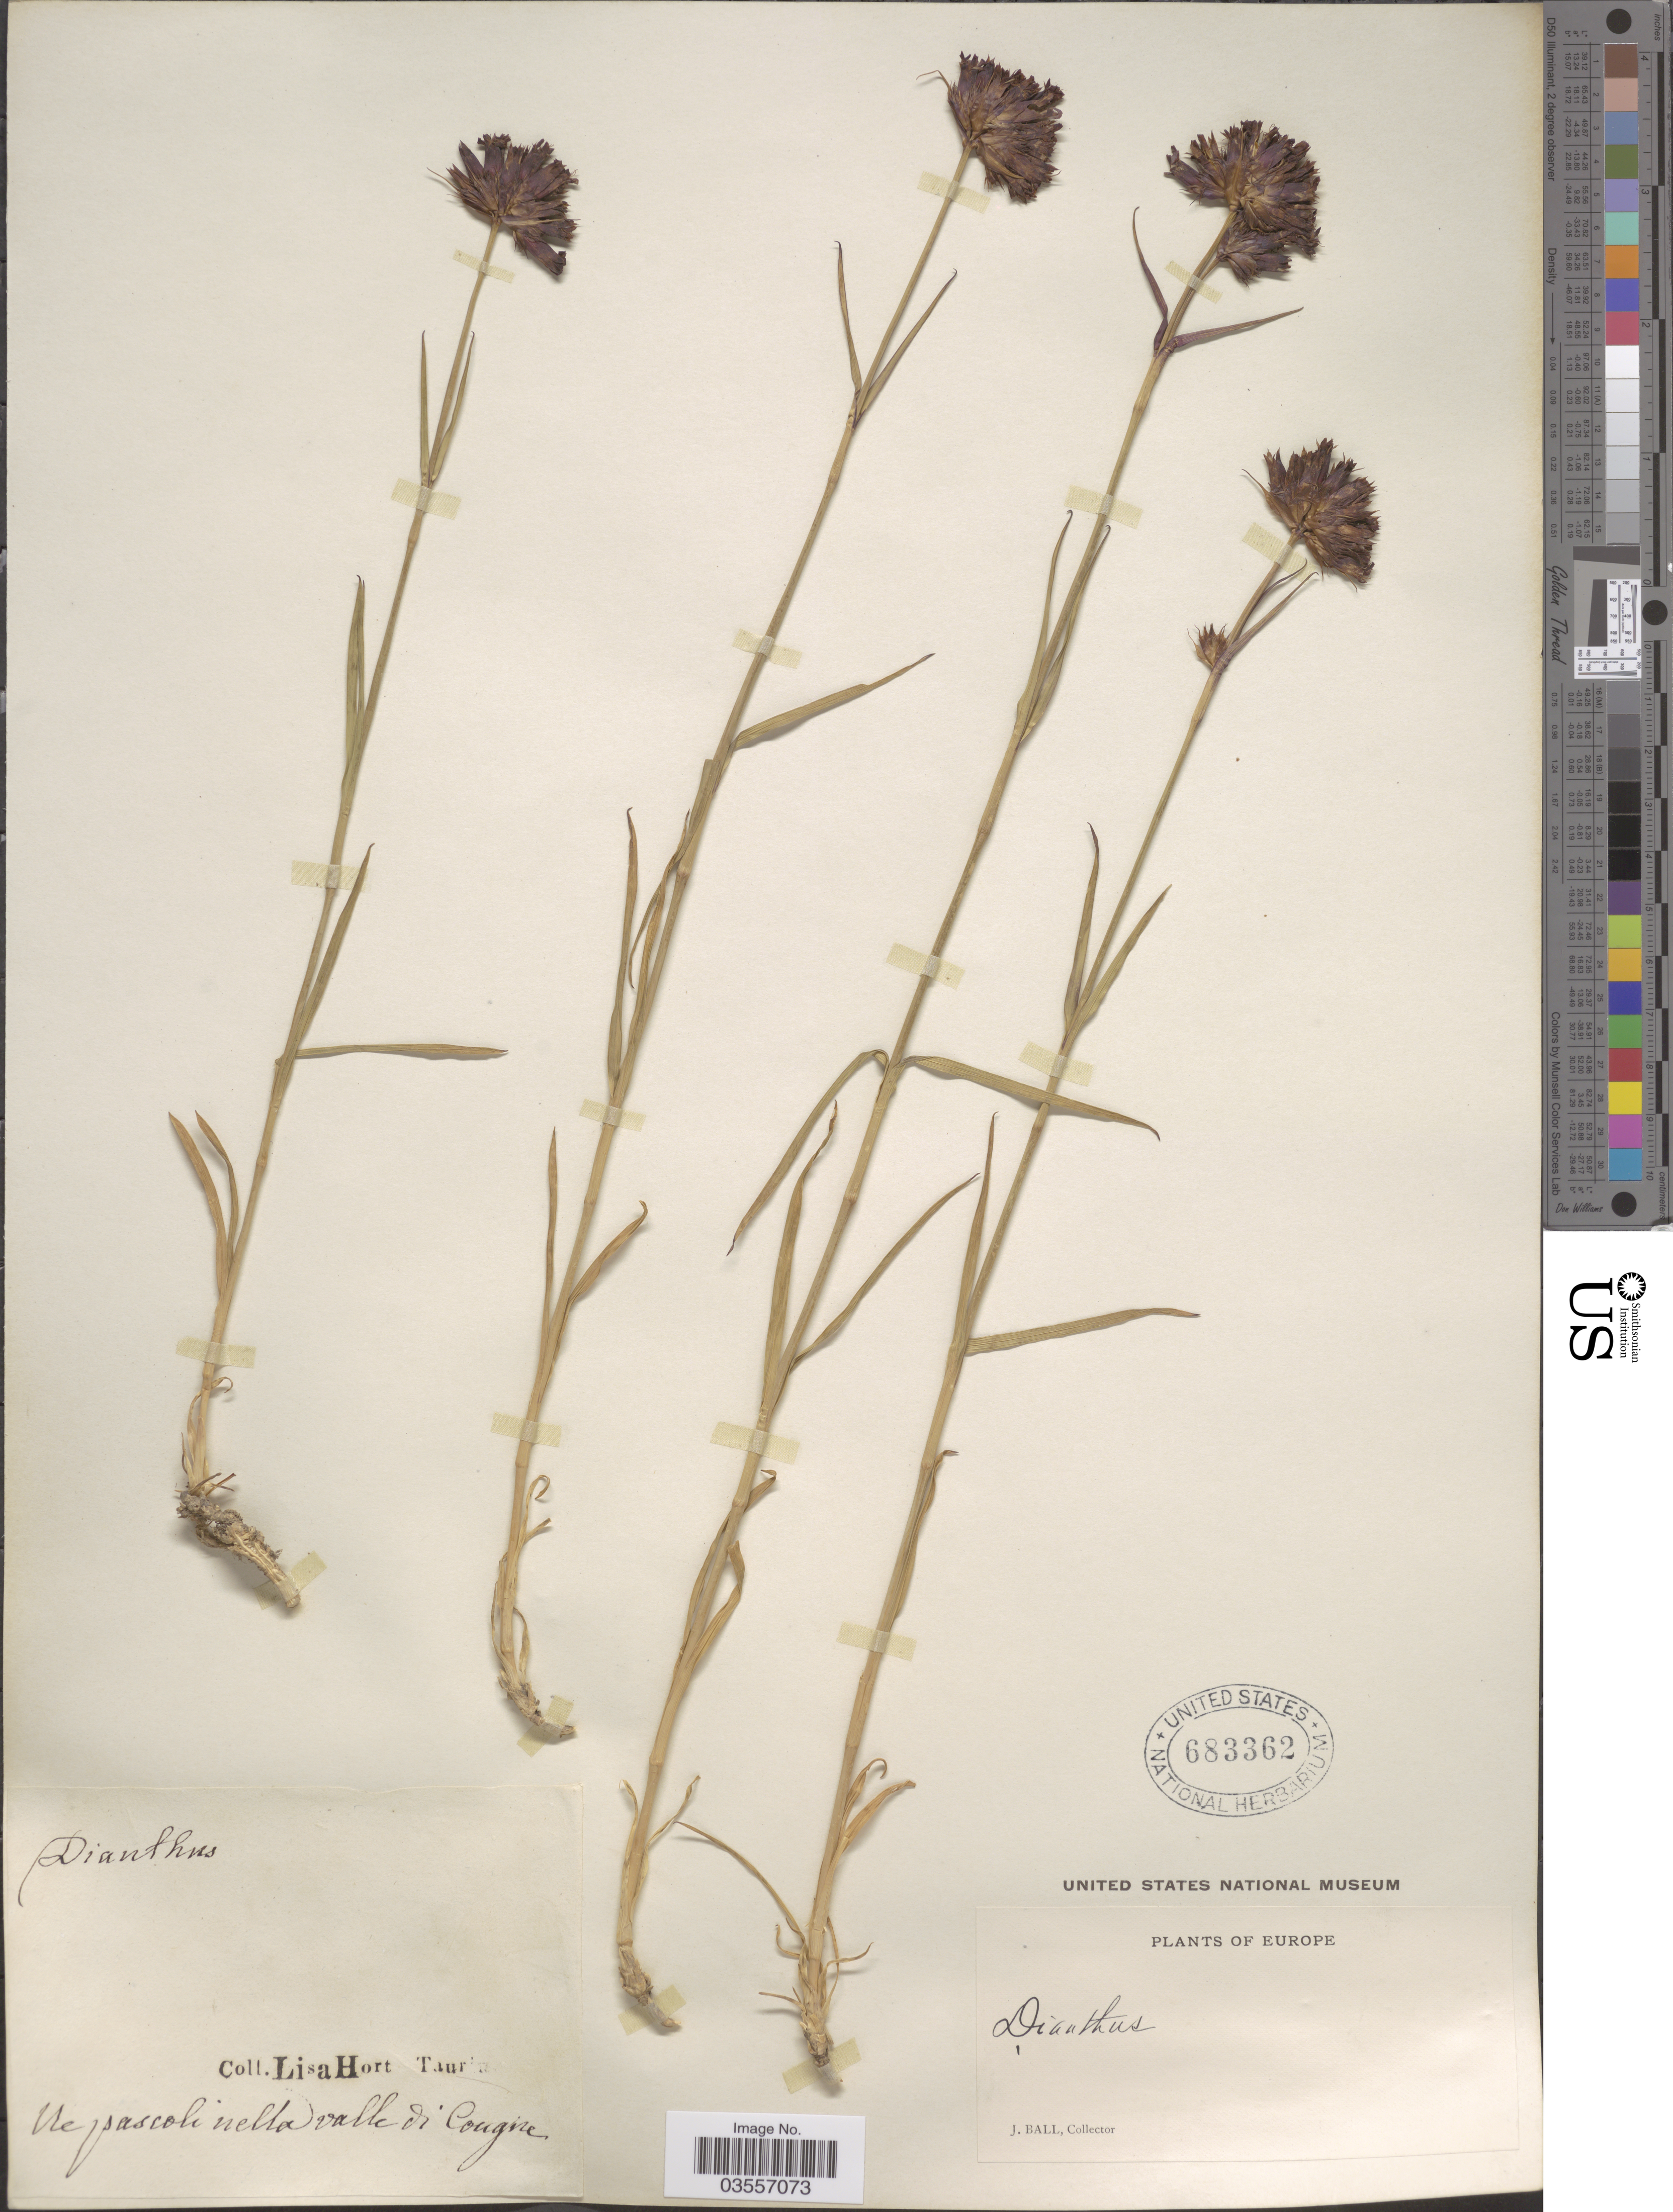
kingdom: Plantae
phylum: Tracheophyta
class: Magnoliopsida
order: Caryophyllales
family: Caryophyllaceae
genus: Dianthus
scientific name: Dianthus sp.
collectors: J. Ball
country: Italy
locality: Me pascoli irella valle di Cougne. Europe.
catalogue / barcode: US 683362